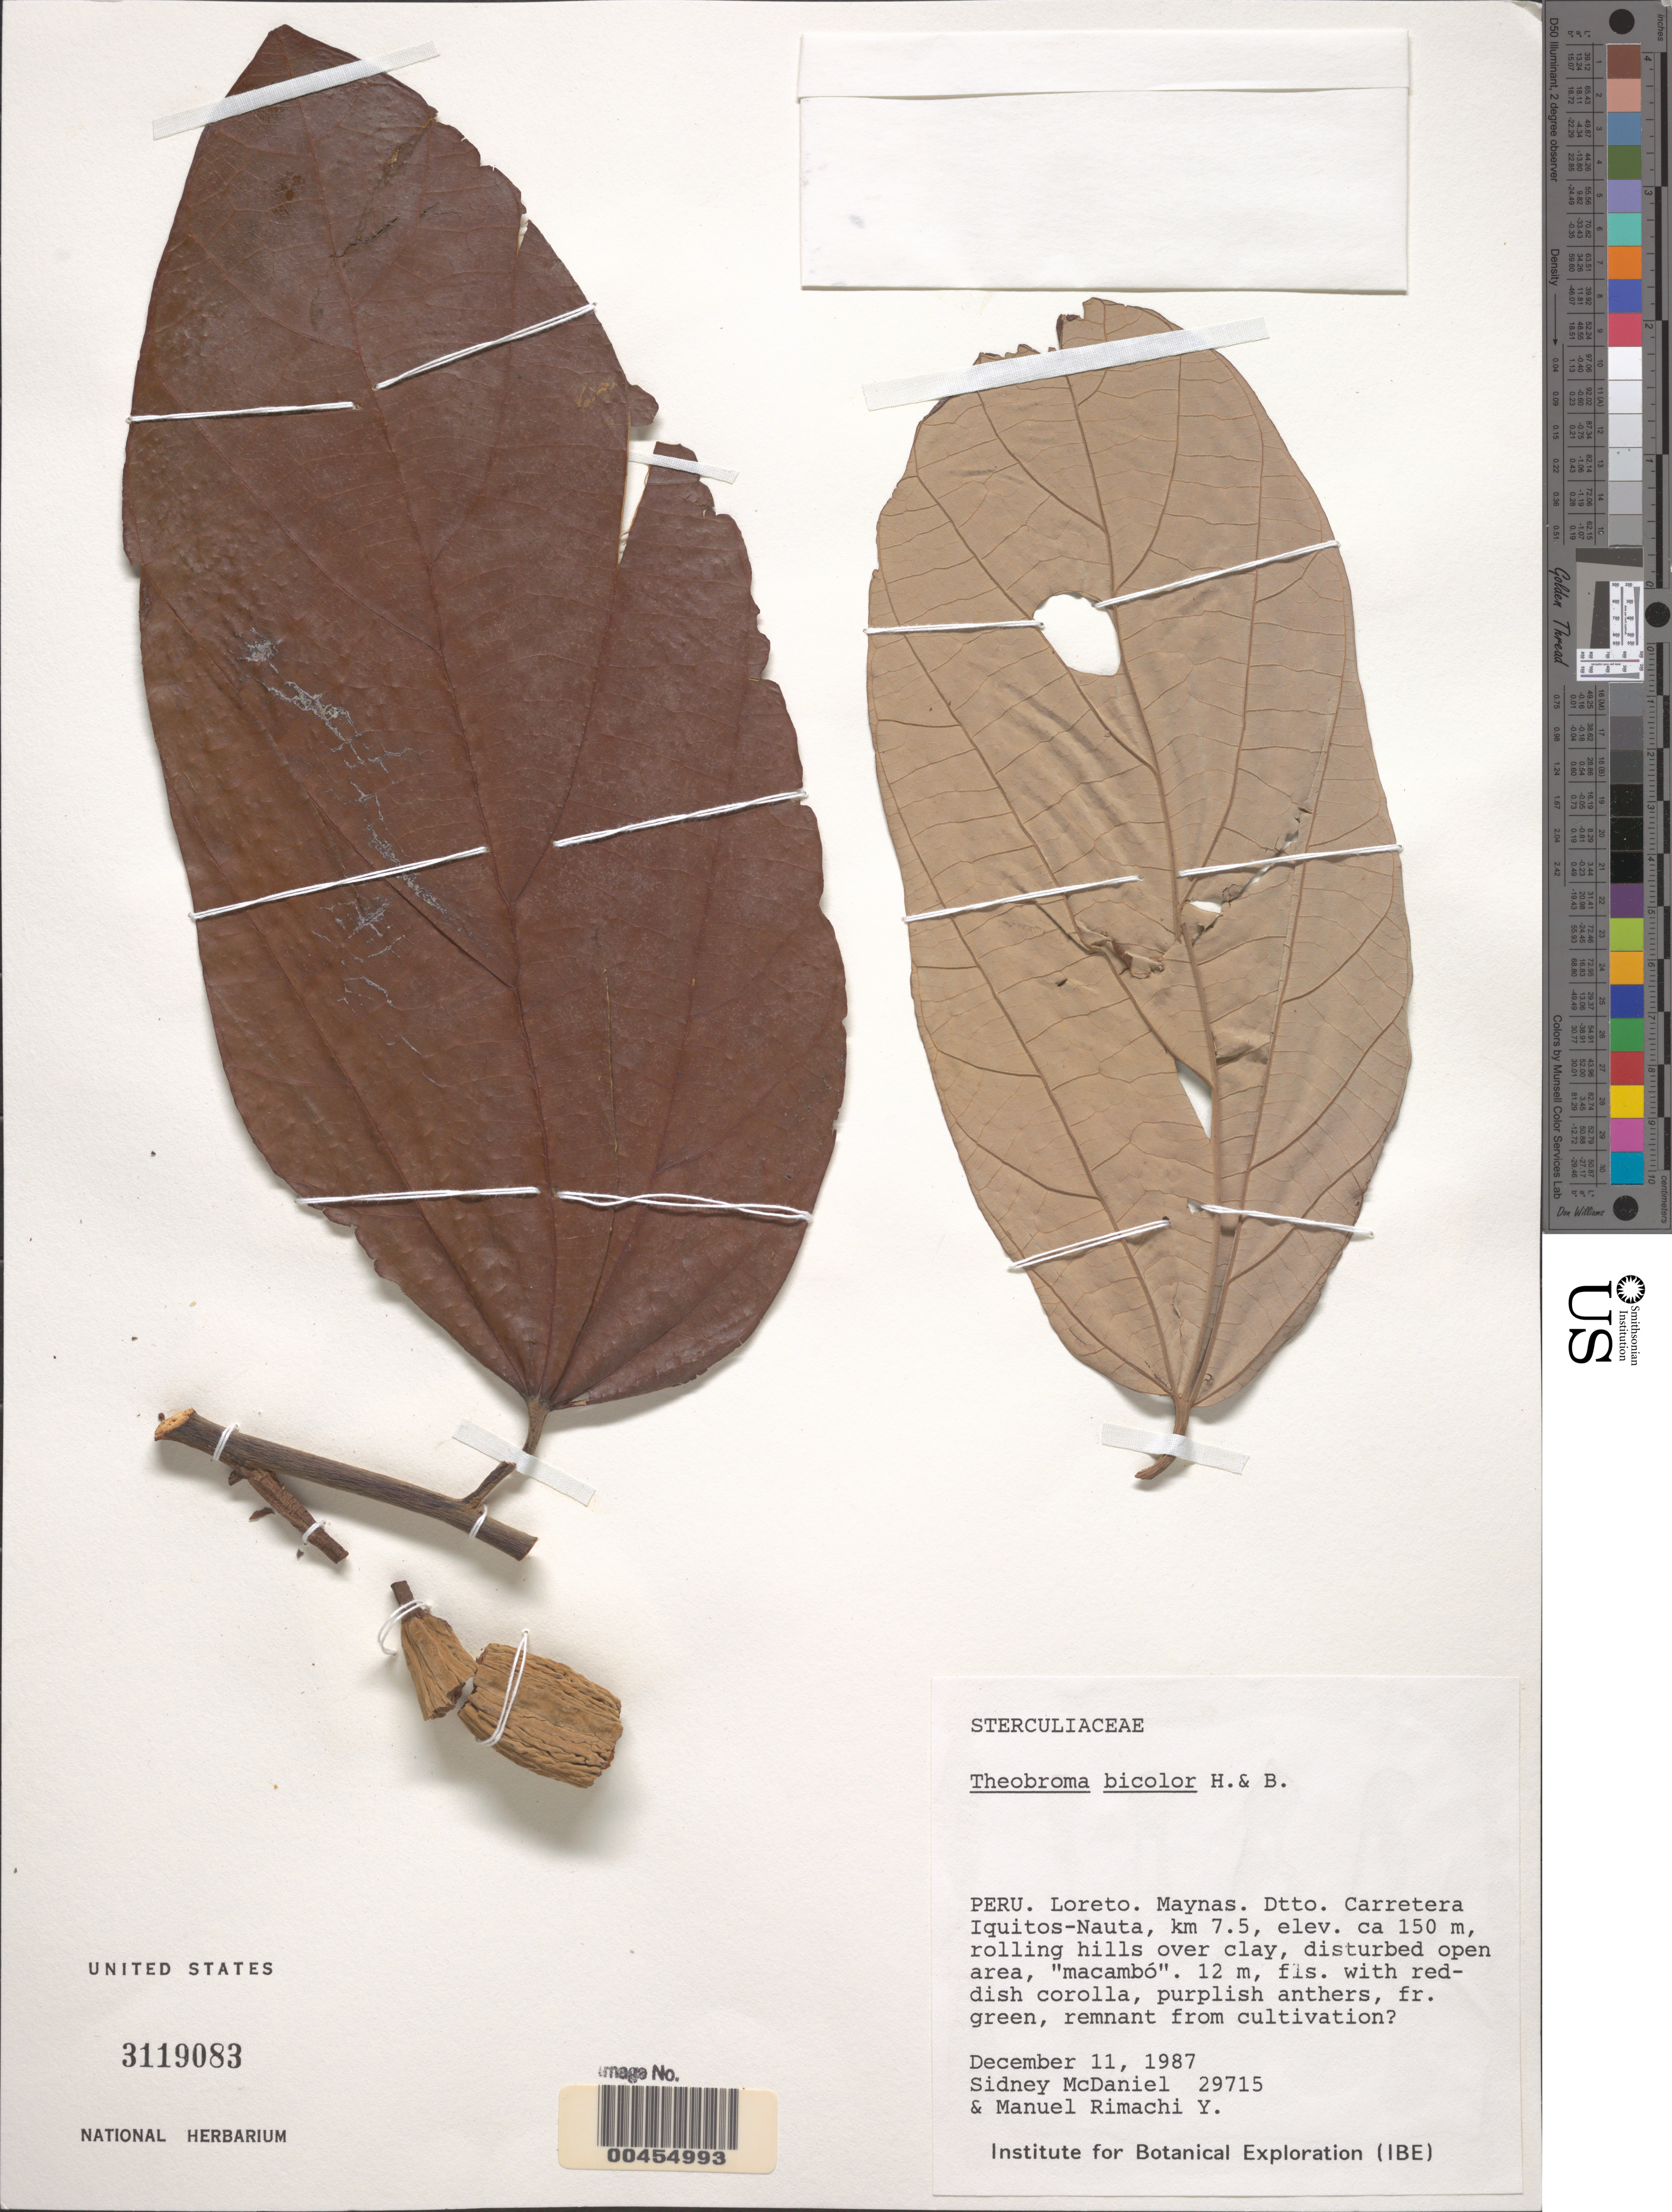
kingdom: Plantae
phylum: Tracheophyta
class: Magnoliopsida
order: Malvales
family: Malvaceae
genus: Theobroma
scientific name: Theobroma bicolor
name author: Bonpl.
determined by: Dorr, L. J., (BOT), Smithsonian Institution - National Museum of Natural History (UNITED STATES)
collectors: S. T. McDaniel & M. Rimachi Y.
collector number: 29715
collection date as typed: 11 Dec 1987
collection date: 1987-12-11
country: Peru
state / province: Loreto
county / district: Maynas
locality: Carretera Iquitos - Nauta, km 7.5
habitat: disturbed open area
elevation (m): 150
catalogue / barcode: US 3119083